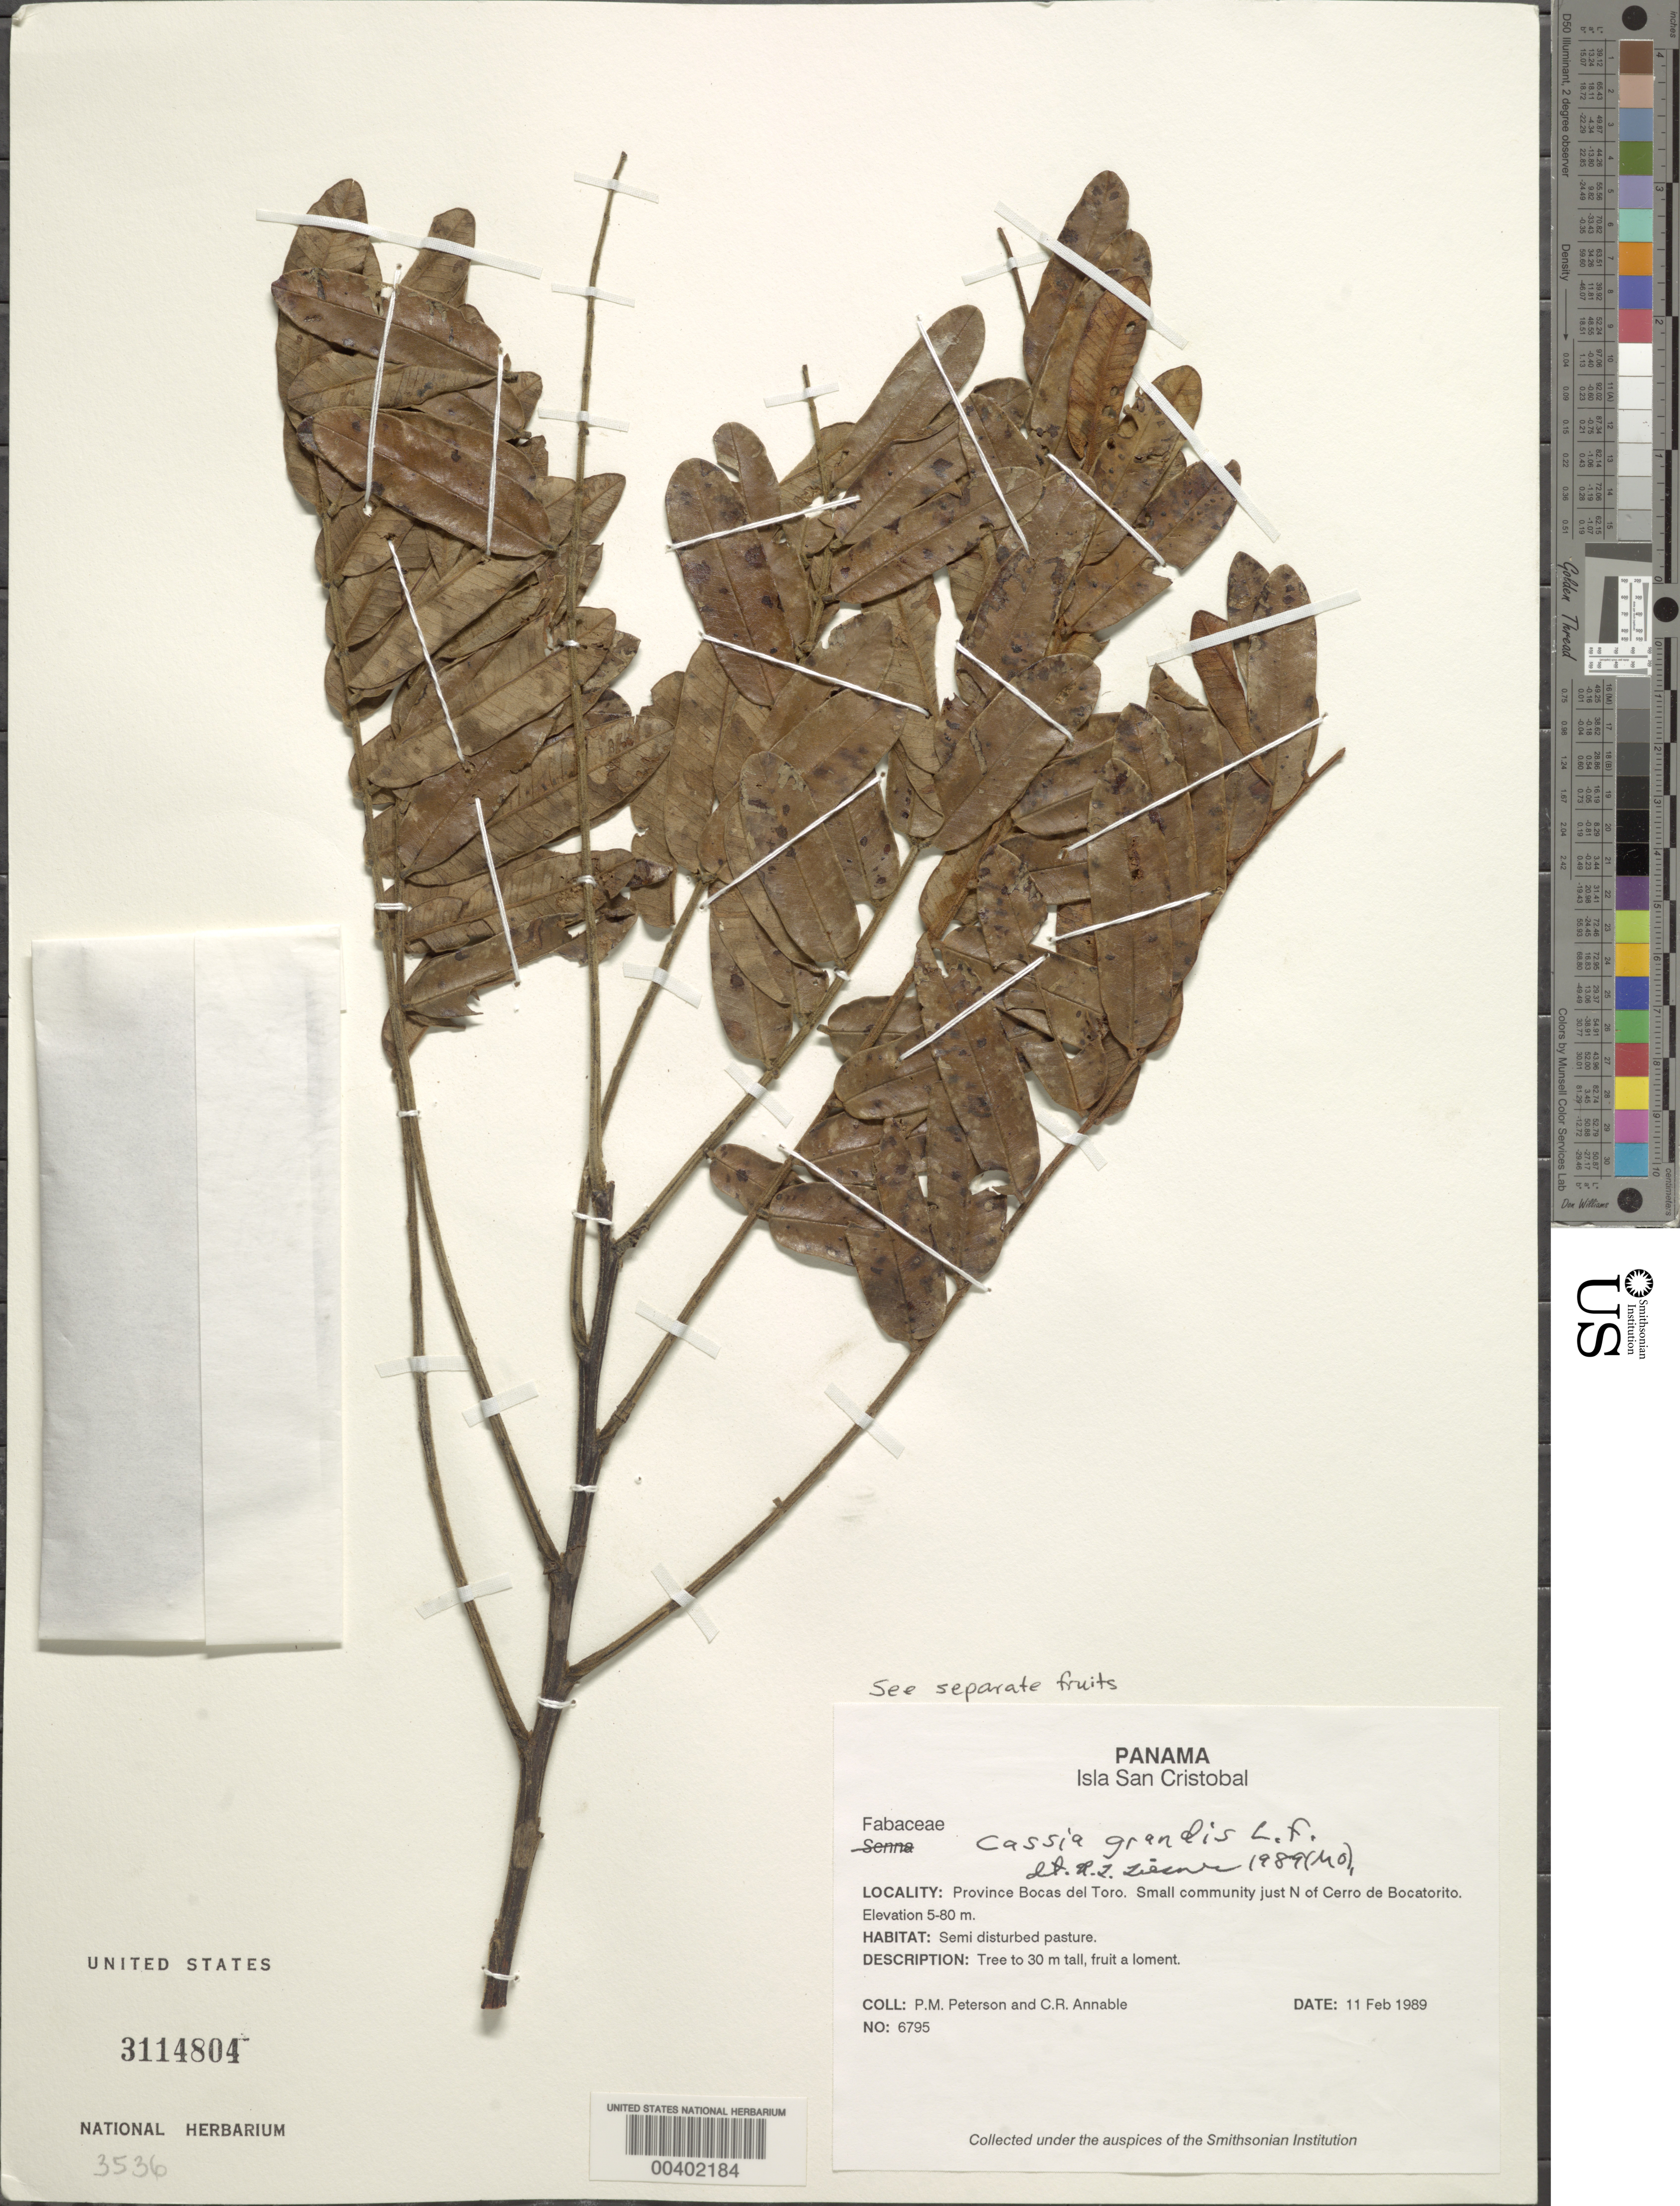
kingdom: Plantae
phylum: Tracheophyta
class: Magnoliopsida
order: Fabales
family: Fabaceae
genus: Cassia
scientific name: Cassia grandis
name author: L. f.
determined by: Liesner, R. L.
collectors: P. M. Peterson & C. R. Annable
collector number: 06795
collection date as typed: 11 Feb 1989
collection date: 1989-02-11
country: Panama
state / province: Bocas del Toro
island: San Cristóbal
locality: Isla San Cristobal, small community just N of Cerro de BocaTorito.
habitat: Semi disturbed pasture.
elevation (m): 5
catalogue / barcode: US 3114804